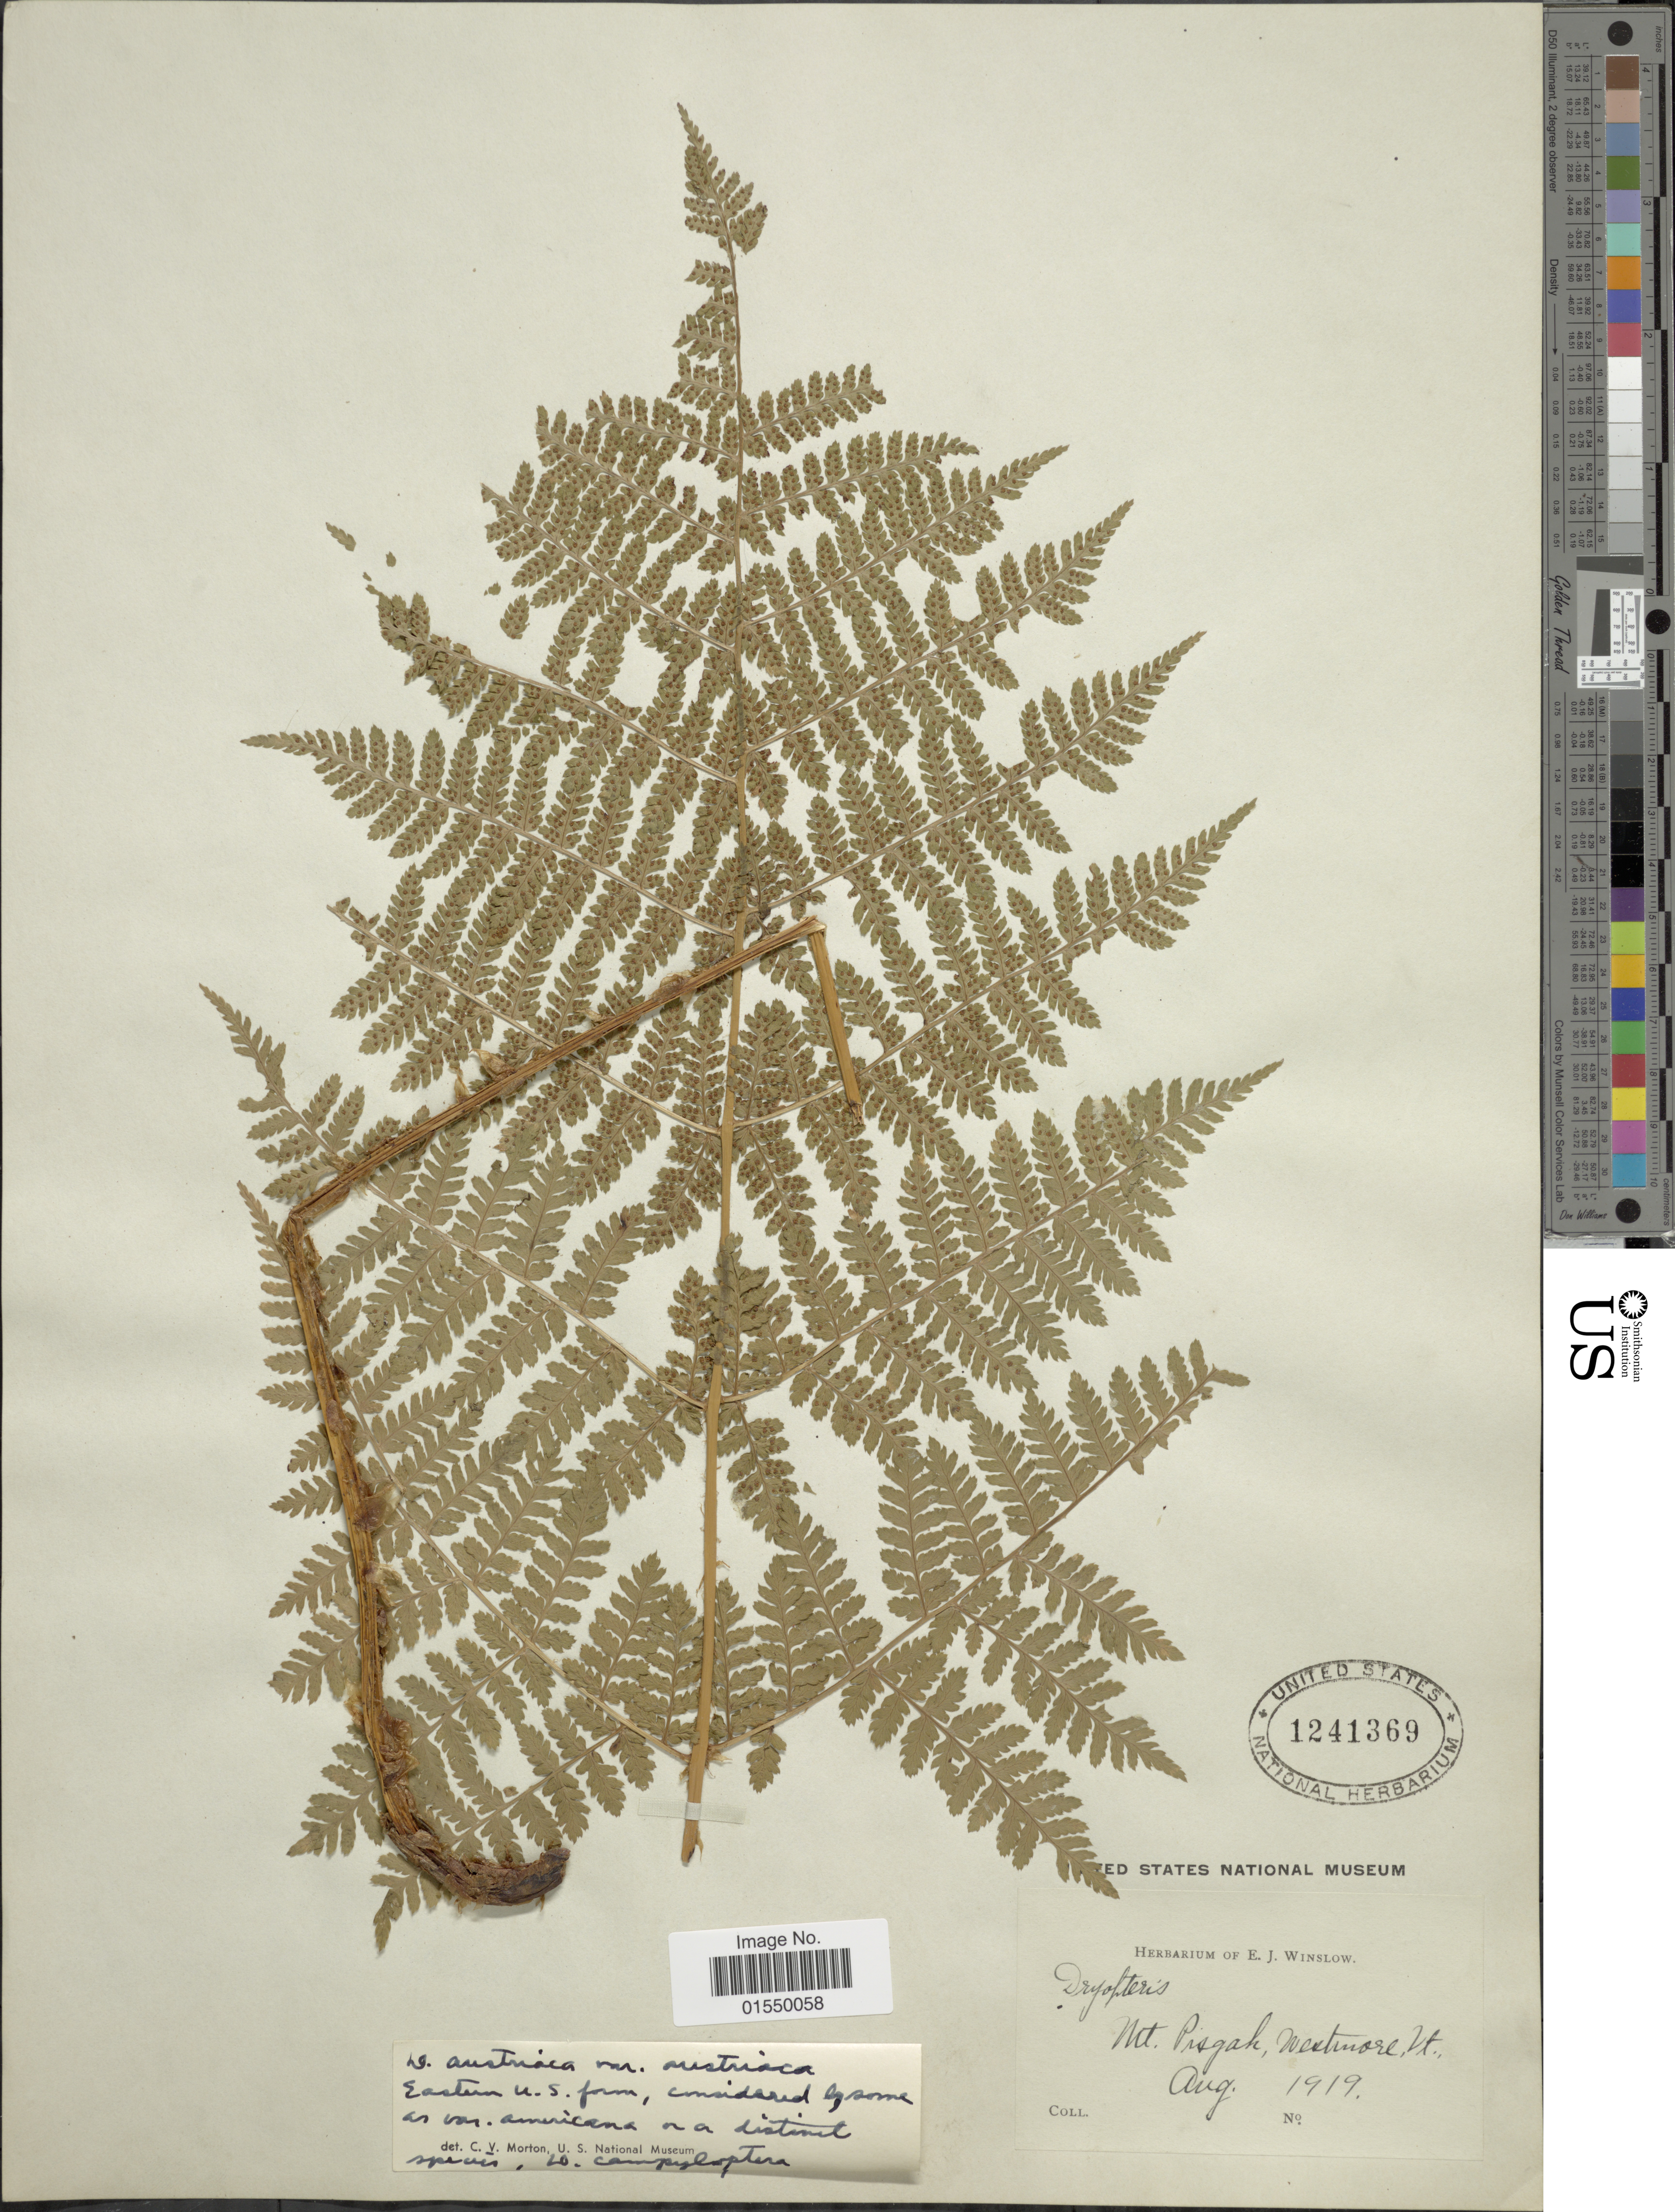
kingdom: Plantae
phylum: Tracheophyta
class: Polypodiopsida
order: Polypodiales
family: Dryopteridaceae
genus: Dryopteris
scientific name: Dryopteris campyloptera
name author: Clarkson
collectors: ex herb. E. J. Winslow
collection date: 1919-08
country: United States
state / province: Vermont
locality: Mt. Pisgah, Westmore, Vt.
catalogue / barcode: US 1241369